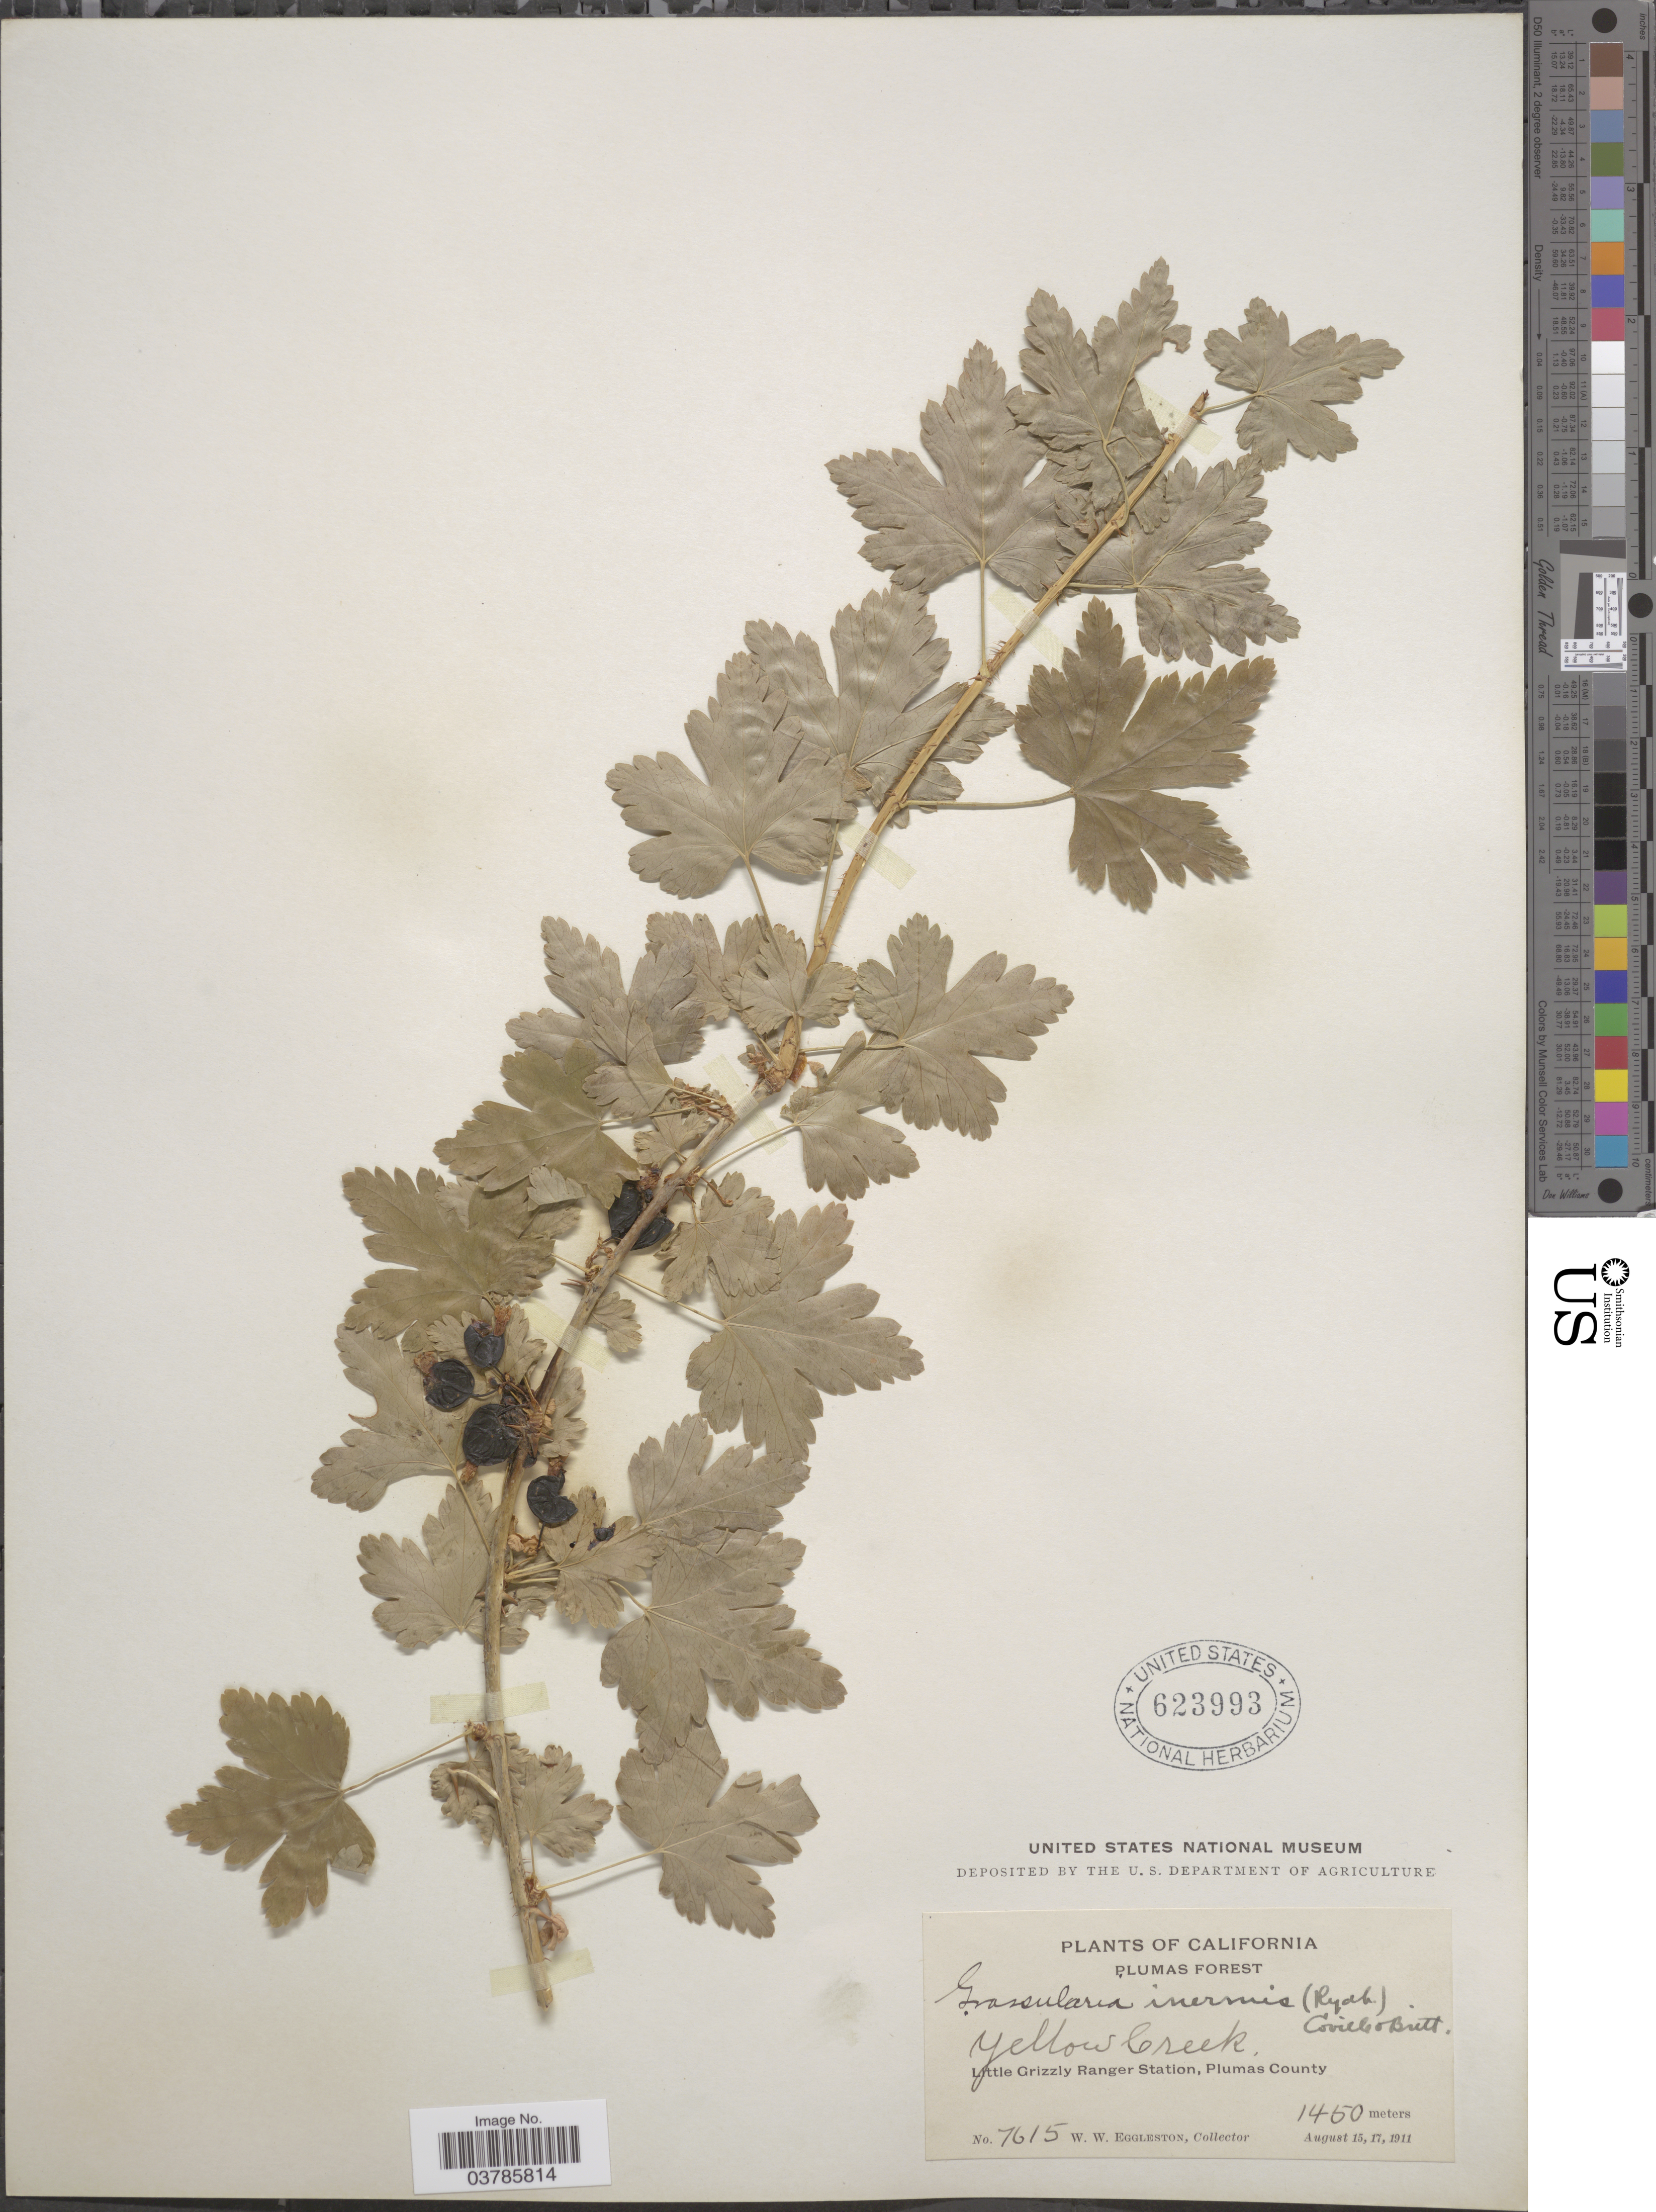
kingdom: Plantae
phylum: Tracheophyta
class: Magnoliopsida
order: Saxifragales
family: Grossulariaceae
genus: Ribes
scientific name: Ribes inerme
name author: Rydb.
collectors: W. W. Eggleston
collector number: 7615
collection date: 1911-08-15/1911-08-17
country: United States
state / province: California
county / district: Plumas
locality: Plumas Forest. Yellow Creek. Little Grizzly Ranger Station, Plumas County.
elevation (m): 1450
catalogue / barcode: US 623993